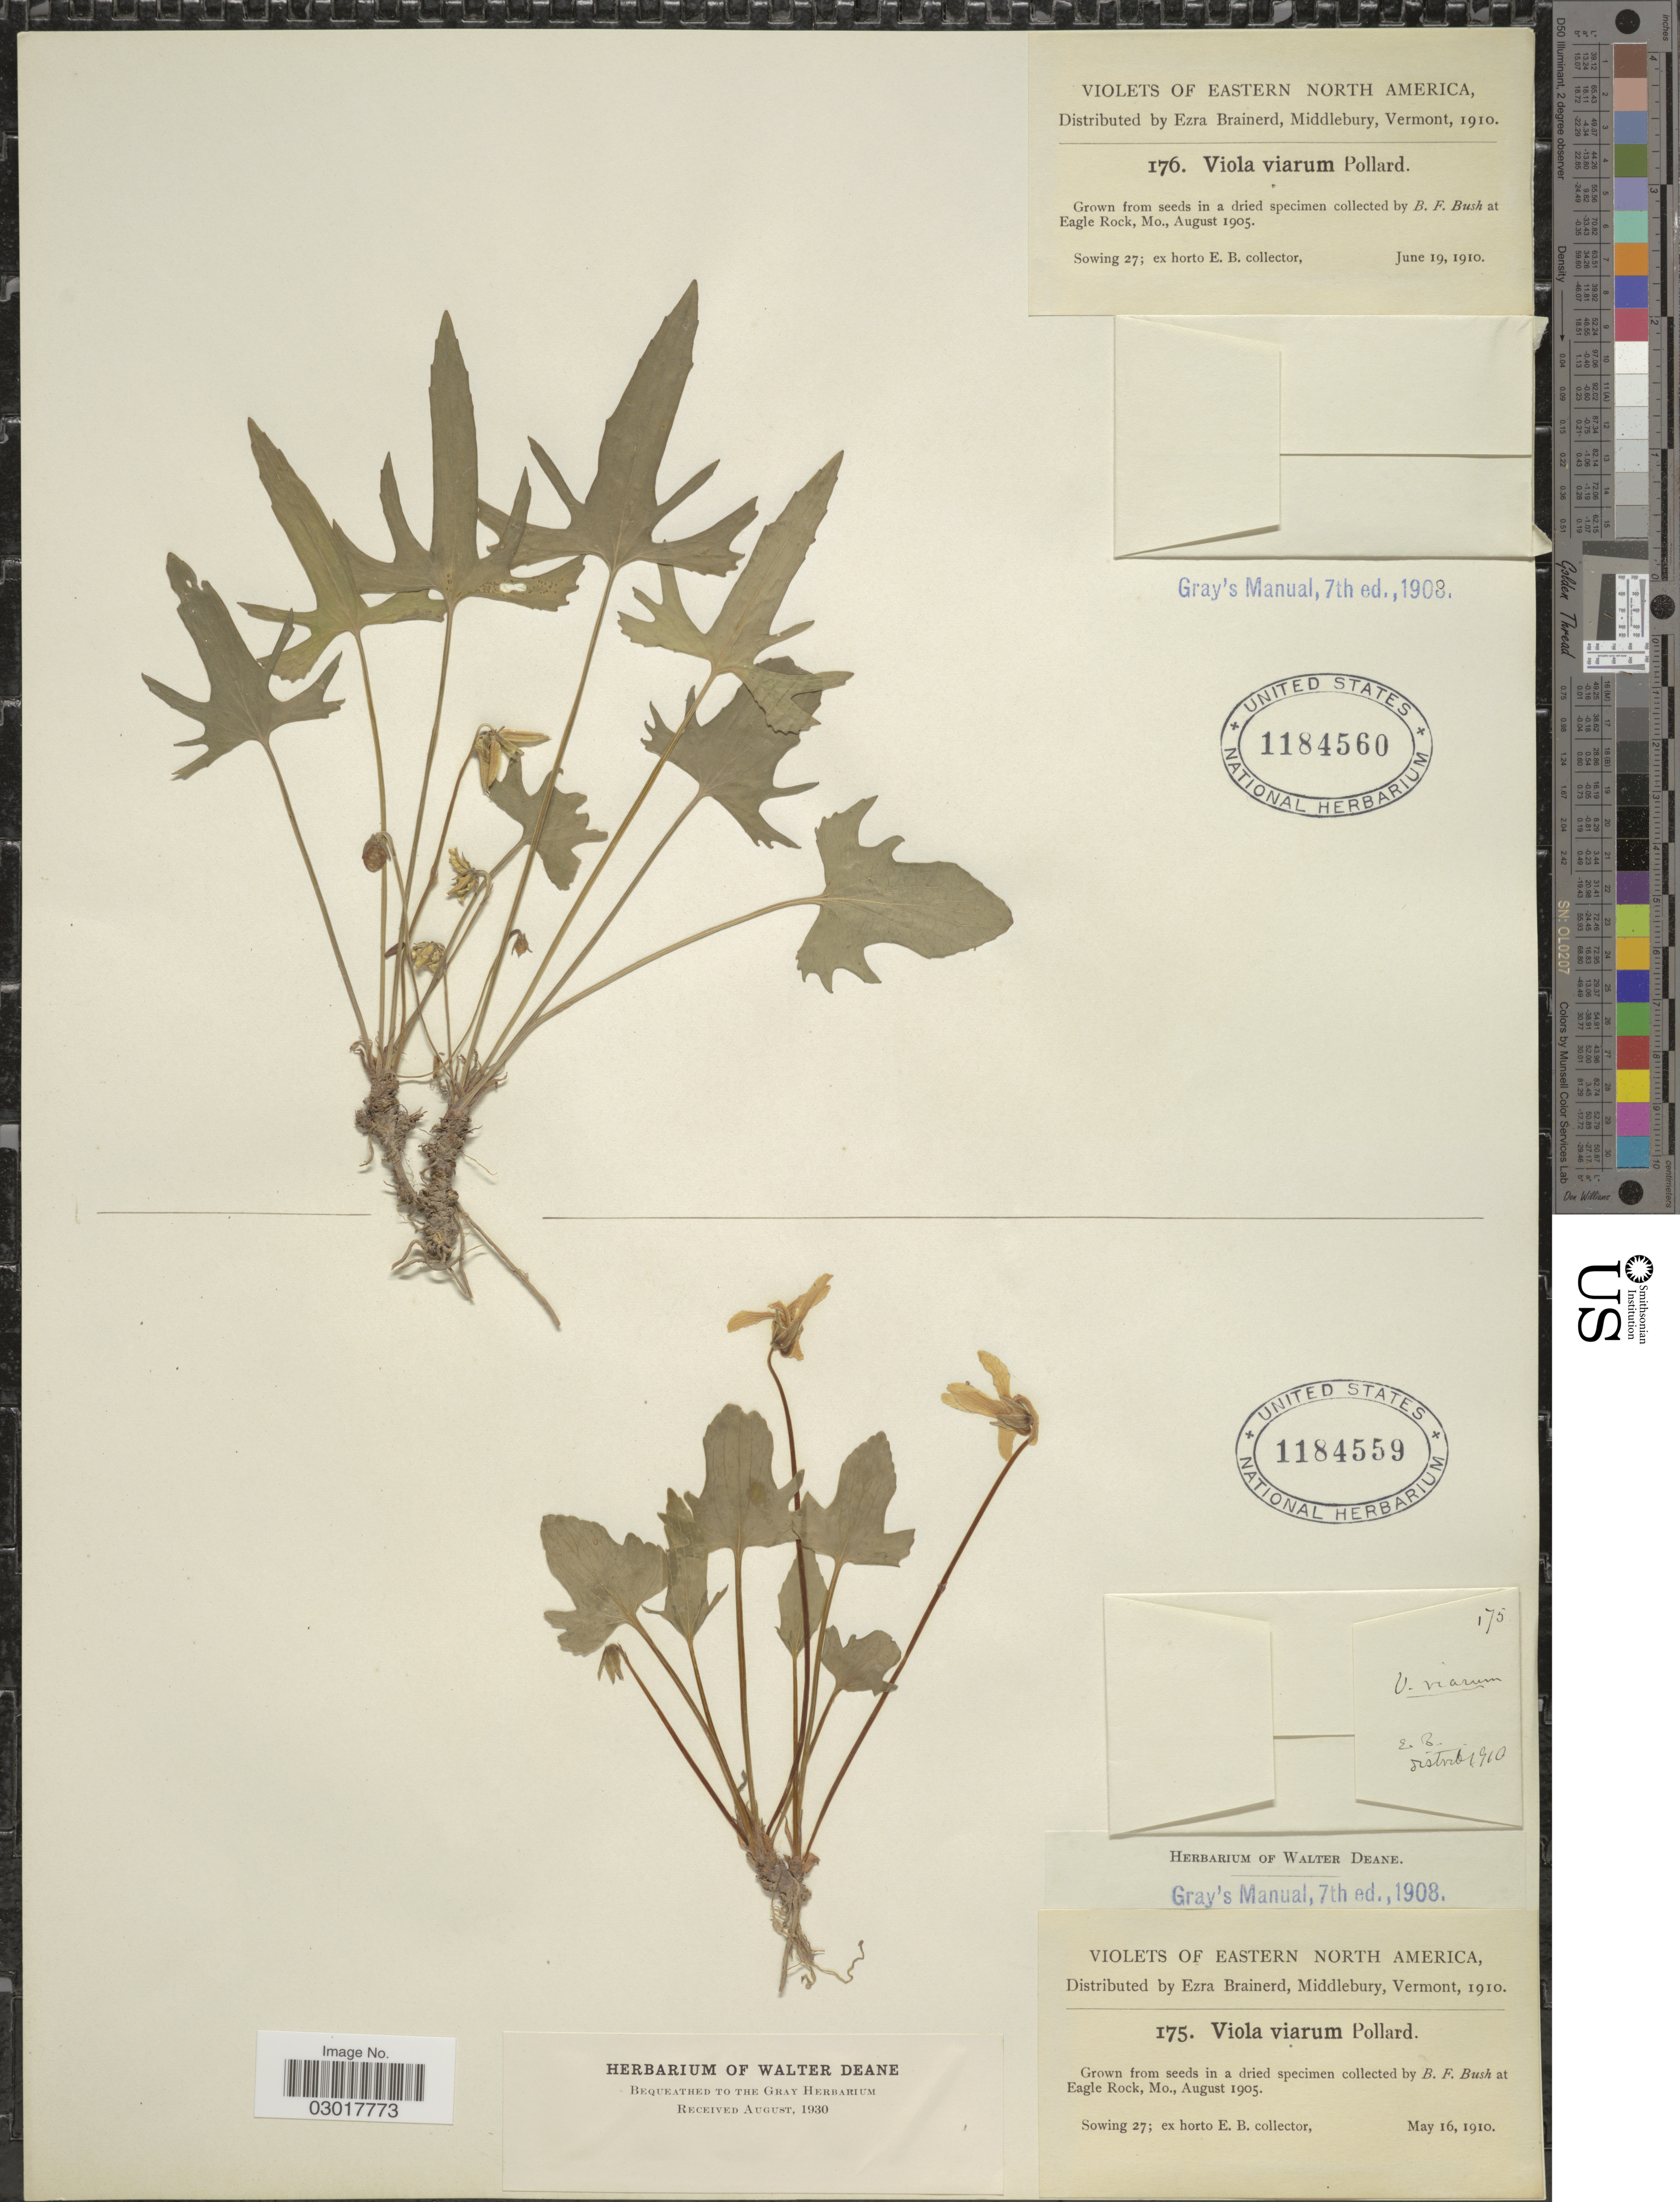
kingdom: Plantae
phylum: Tracheophyta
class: Magnoliopsida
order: Malpighiales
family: Violaceae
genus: Viola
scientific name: Viola viarum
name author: Pollard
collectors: ex herb. Ezra Brainerd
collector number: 175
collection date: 1910-05-16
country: United States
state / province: Missouri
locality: Eastern North America. Grown from seeds in a dried specimen collected by B. F. Bush at Eagle Rock, Mo.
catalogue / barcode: US 1184559-2